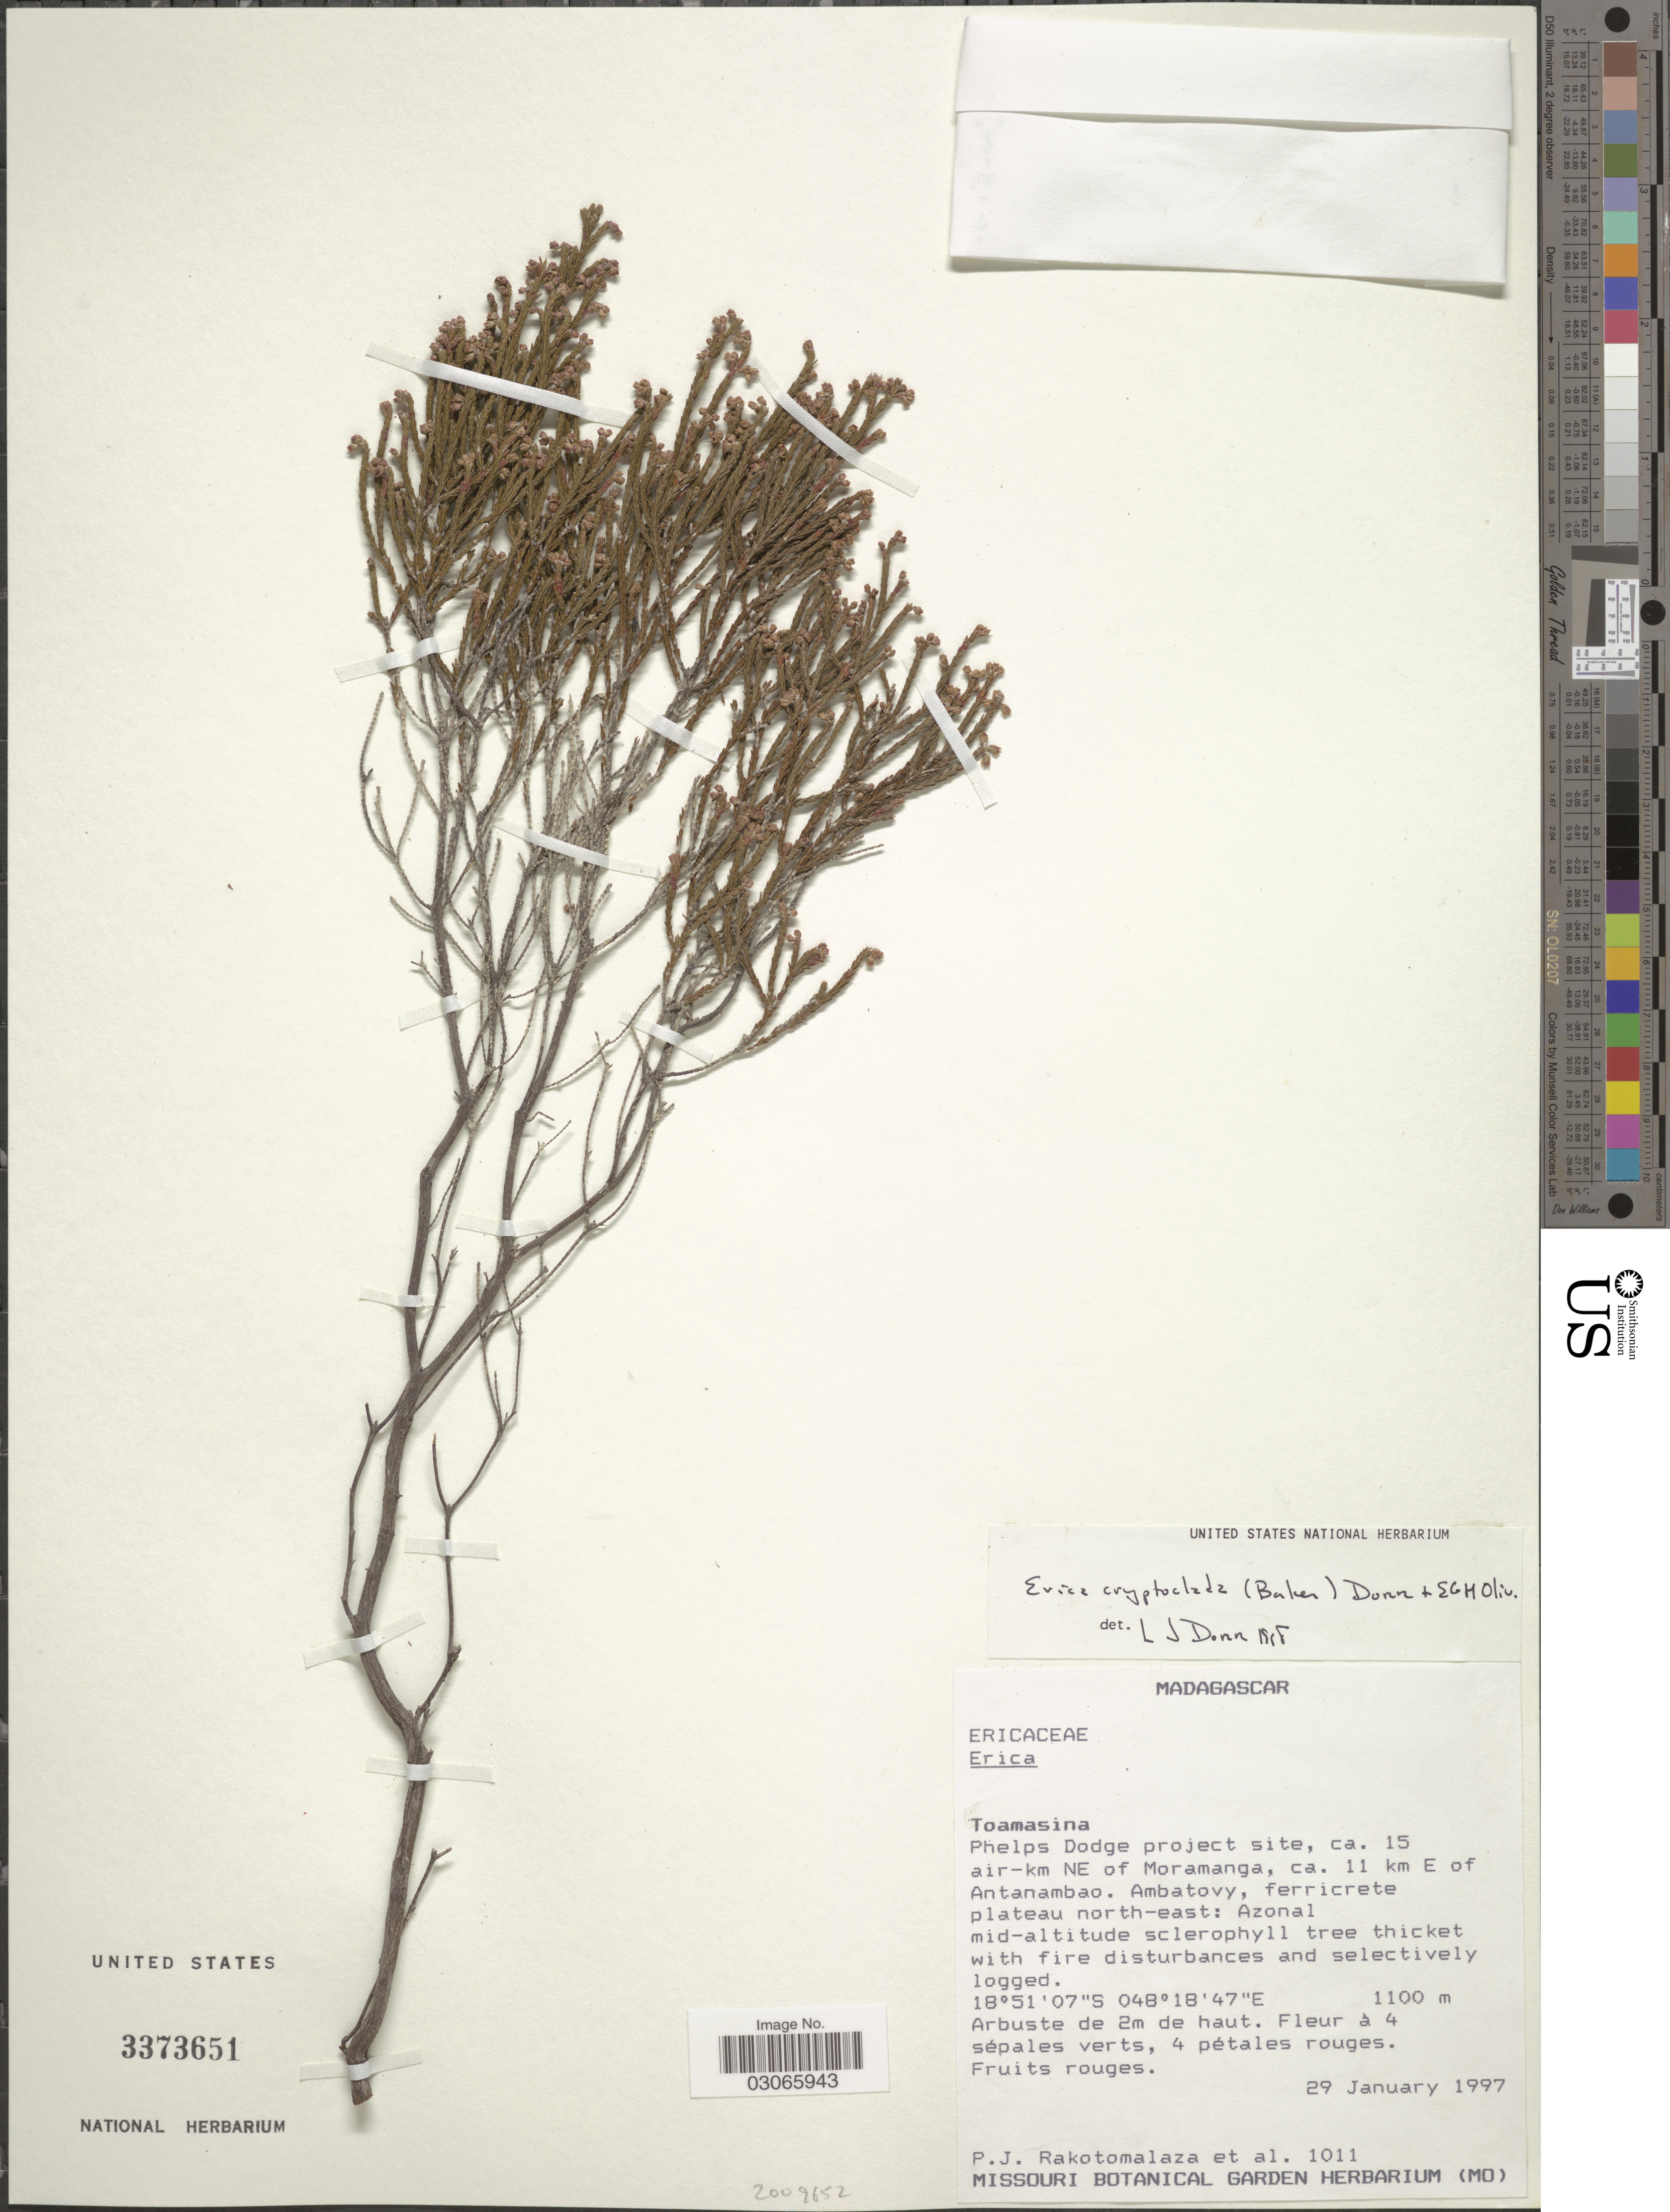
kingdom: Plantae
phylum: Tracheophyta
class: Magnoliopsida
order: Ericales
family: Ericaceae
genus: Erica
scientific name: Erica cryptoclada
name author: (Baker) Dorr & E.G.H. Oliv.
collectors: P. J. Rakotomalaza & et al.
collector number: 1011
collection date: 1997-01-29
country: Madagascar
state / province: Alaotra Mangoro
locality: Phelps Dodge project site, ca. 15 air-km NE of Moramanga, ca. 11 km E of Antanambao. Ambatovy, ferricrete plateau north-east.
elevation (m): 1100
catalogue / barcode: US 3373651